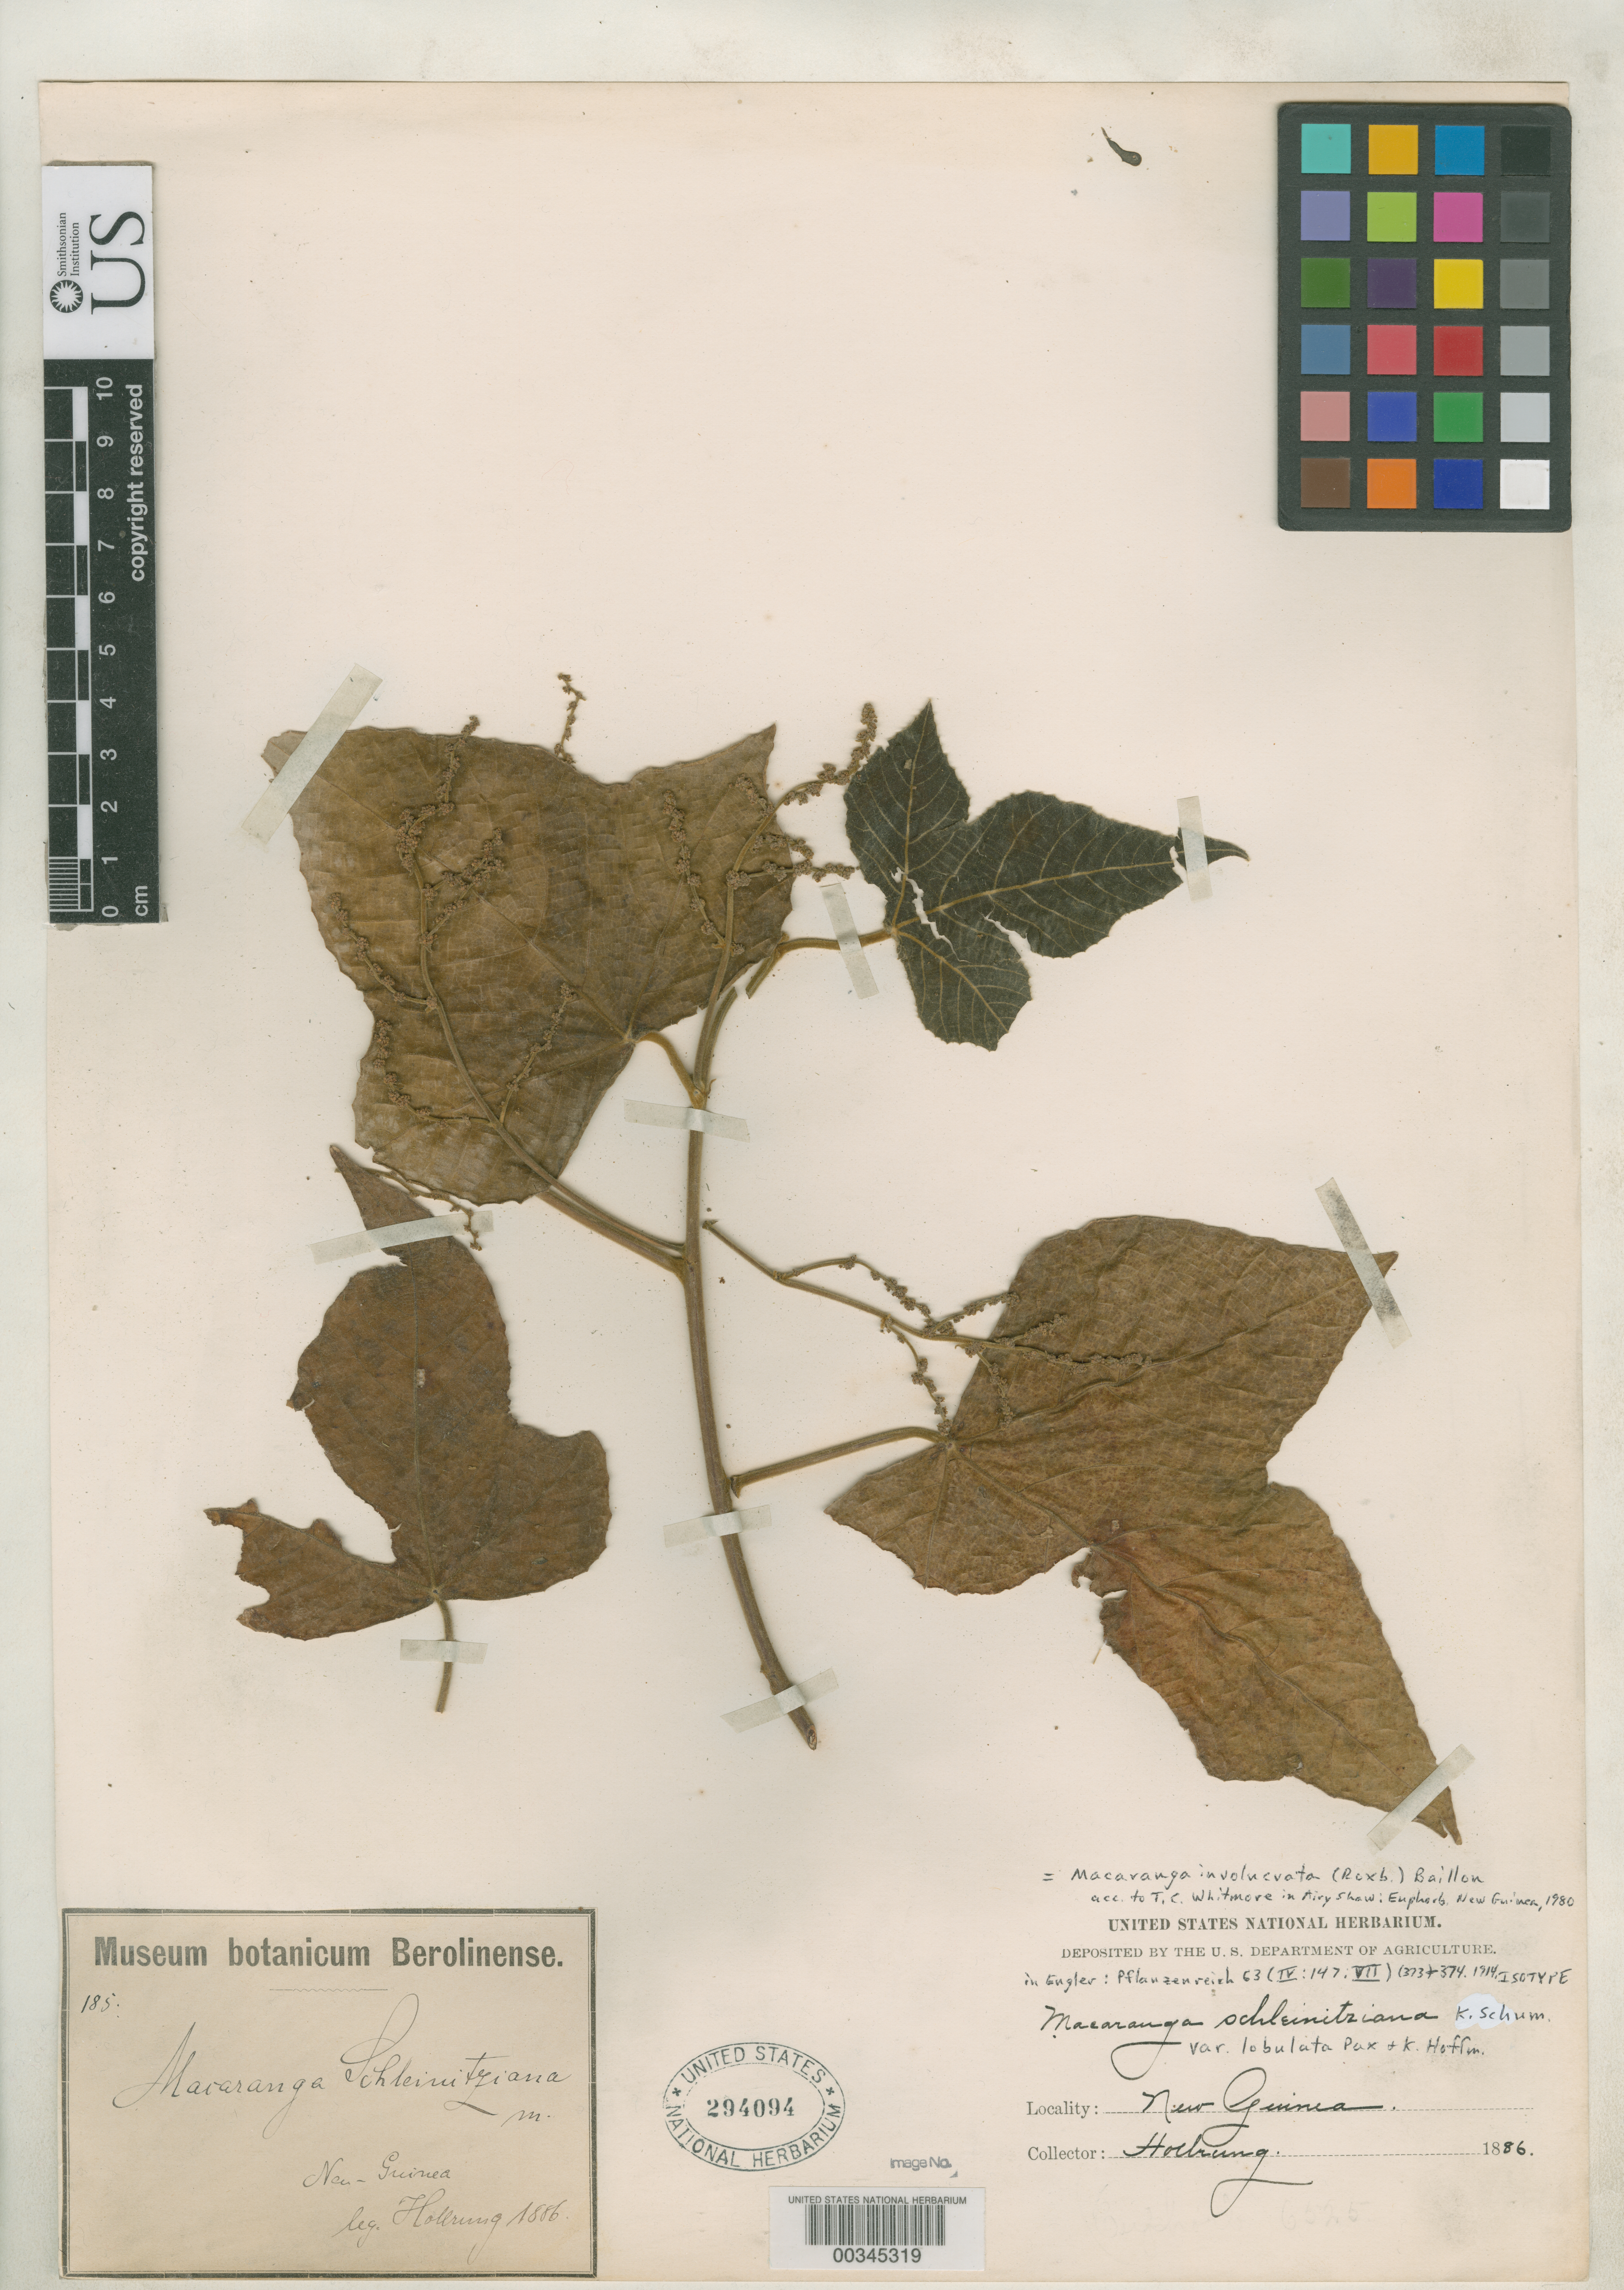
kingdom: Plantae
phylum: Tracheophyta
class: Magnoliopsida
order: Malpighiales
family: Euphorbiaceae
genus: Macaranga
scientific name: Macaranga schleinitziana var. lobulata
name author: Pax & K. Hoffm. in Engl.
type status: Isotype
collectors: U. Hollrung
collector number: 185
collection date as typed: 1886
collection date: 1886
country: Papua New Guinea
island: New Guinea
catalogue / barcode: US 294094